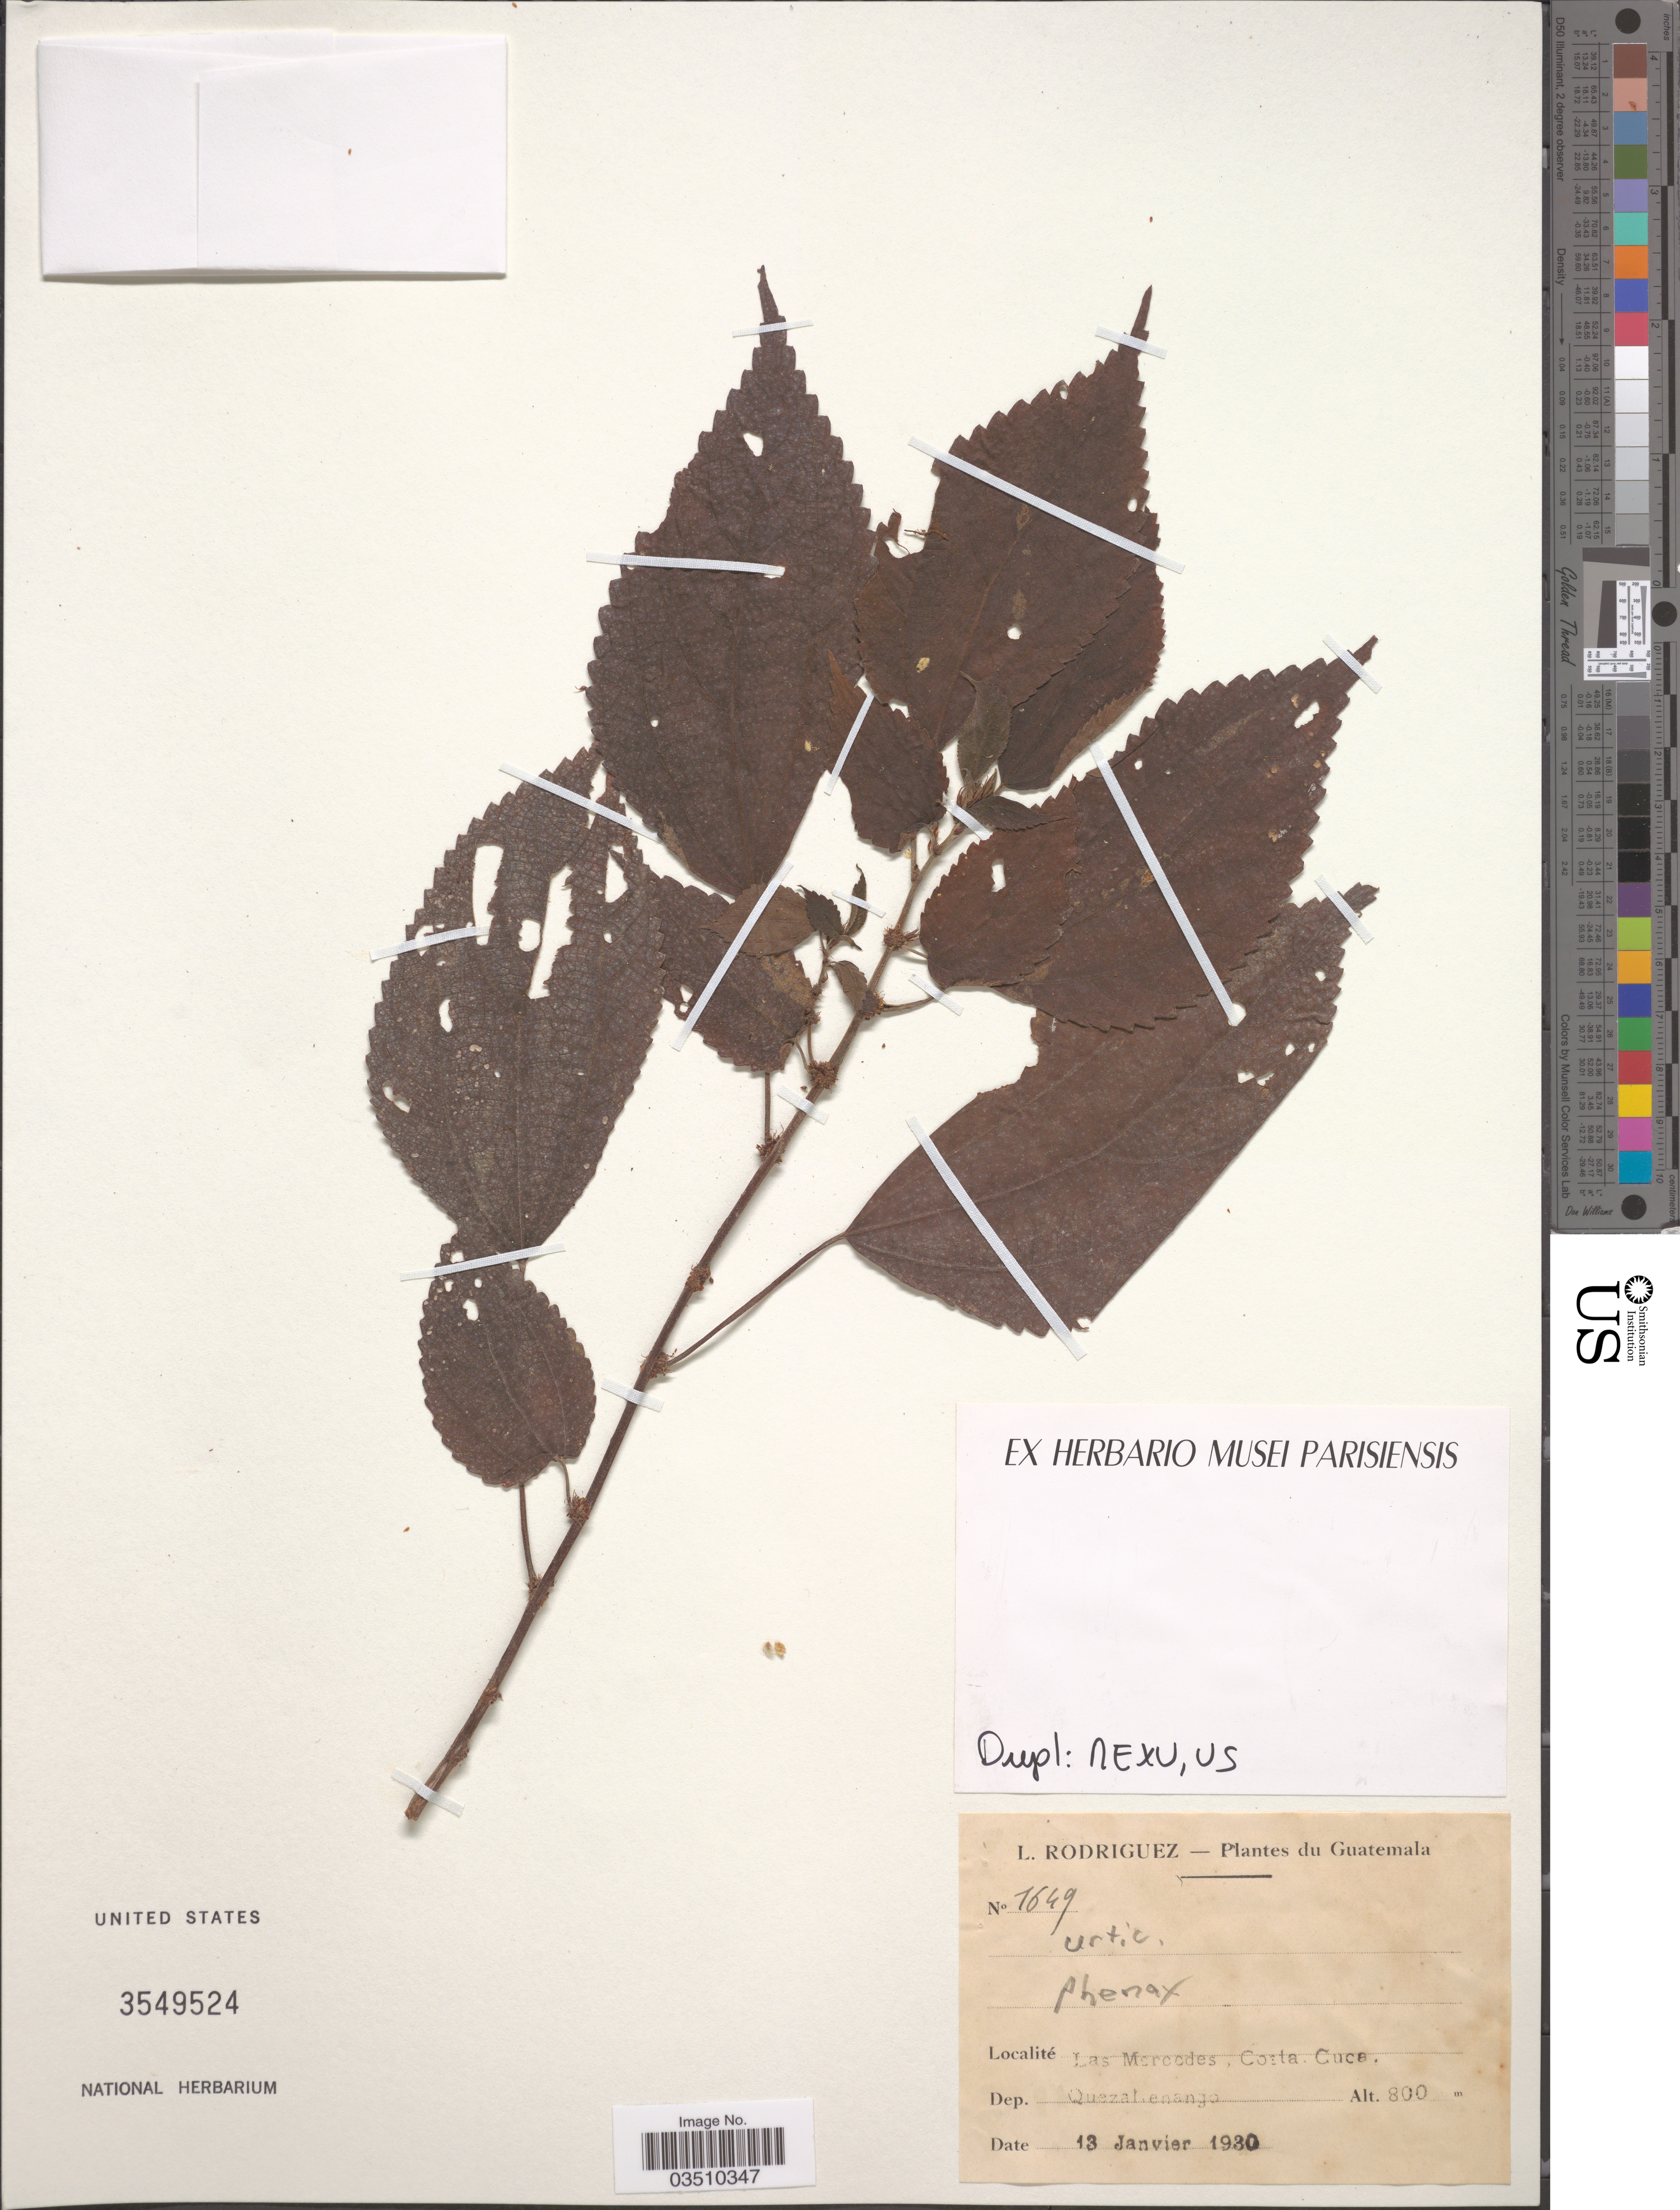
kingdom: Plantae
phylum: Tracheophyta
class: Magnoliopsida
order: Rosales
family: Urticaceae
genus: Phenax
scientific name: Phenax sp.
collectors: L. Rodriguez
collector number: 1649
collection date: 1930-01-13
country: Guatemala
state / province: Quetzaltenango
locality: Las Mercedes, Costa Cuca, Dep. Quezaltenango.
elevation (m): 800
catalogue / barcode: US 3549524